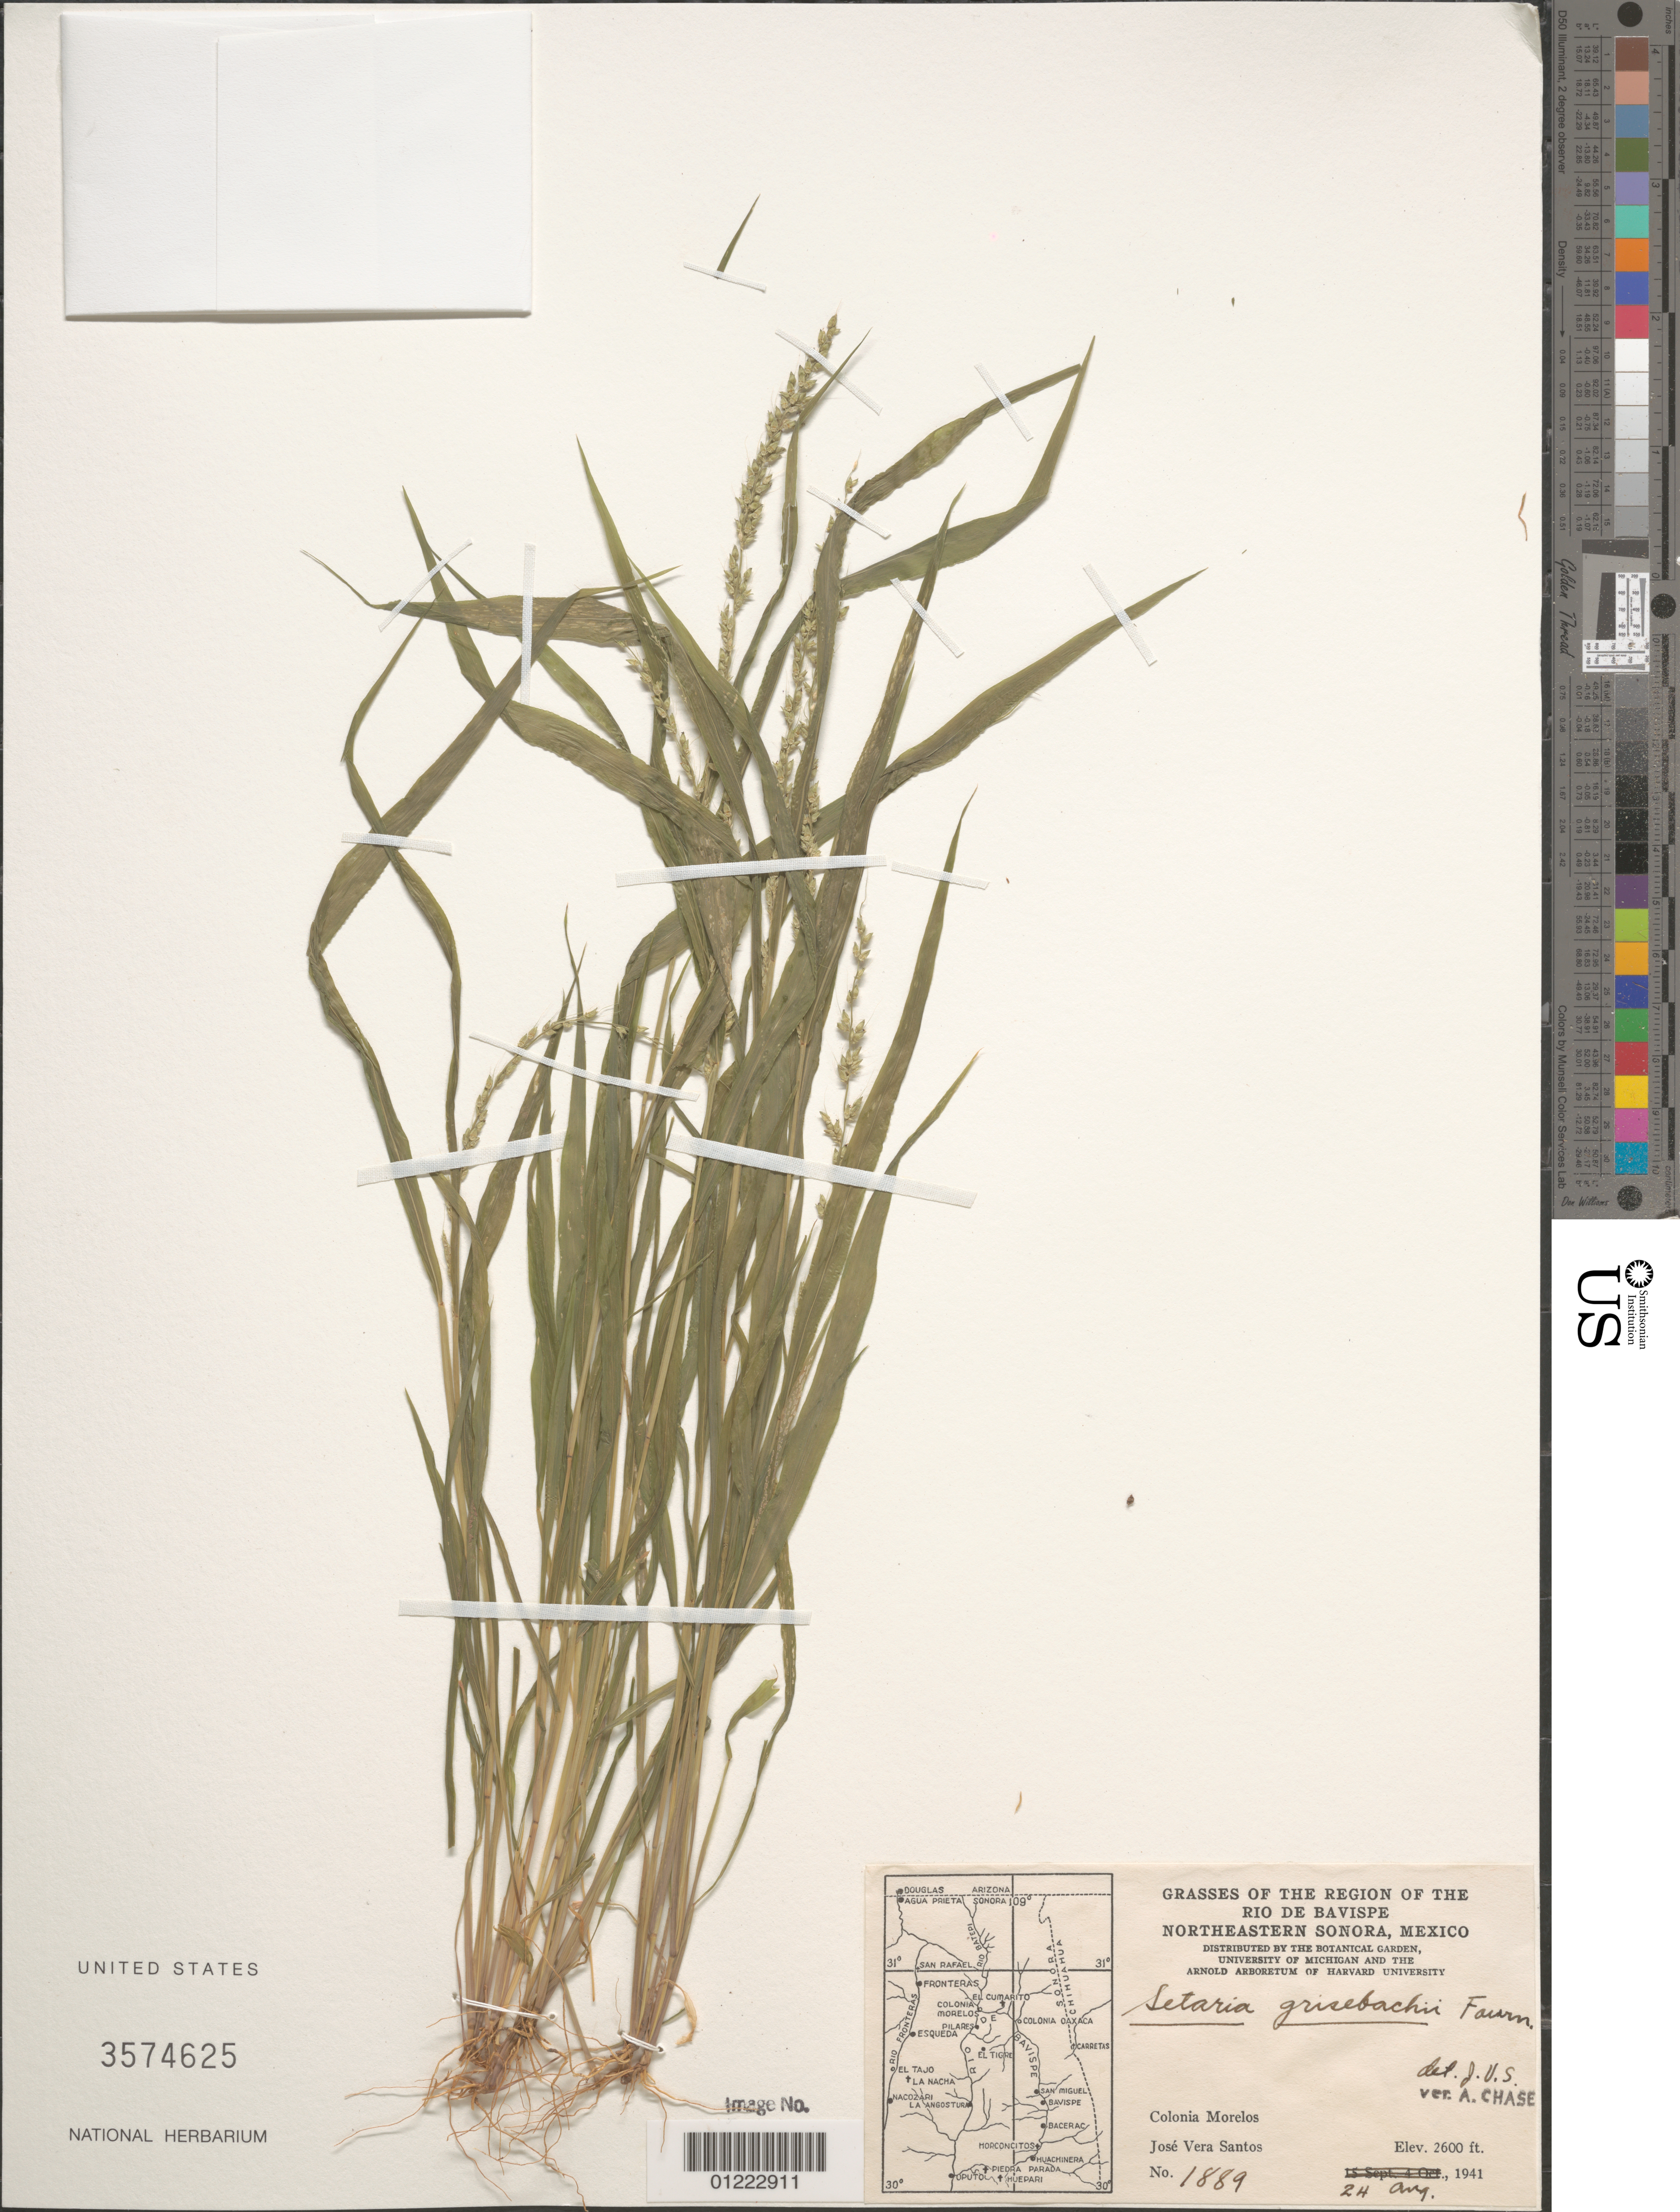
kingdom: Plantae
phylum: Tracheophyta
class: Liliopsida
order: Poales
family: Poaceae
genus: Setaria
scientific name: Setaria grisebachii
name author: E. Fourn.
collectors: J. Vera Santos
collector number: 1889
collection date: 1941-08-24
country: Mexico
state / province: Sonora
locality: Rio de Bavispe, Colonia Morelos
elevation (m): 792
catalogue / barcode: US 3574625